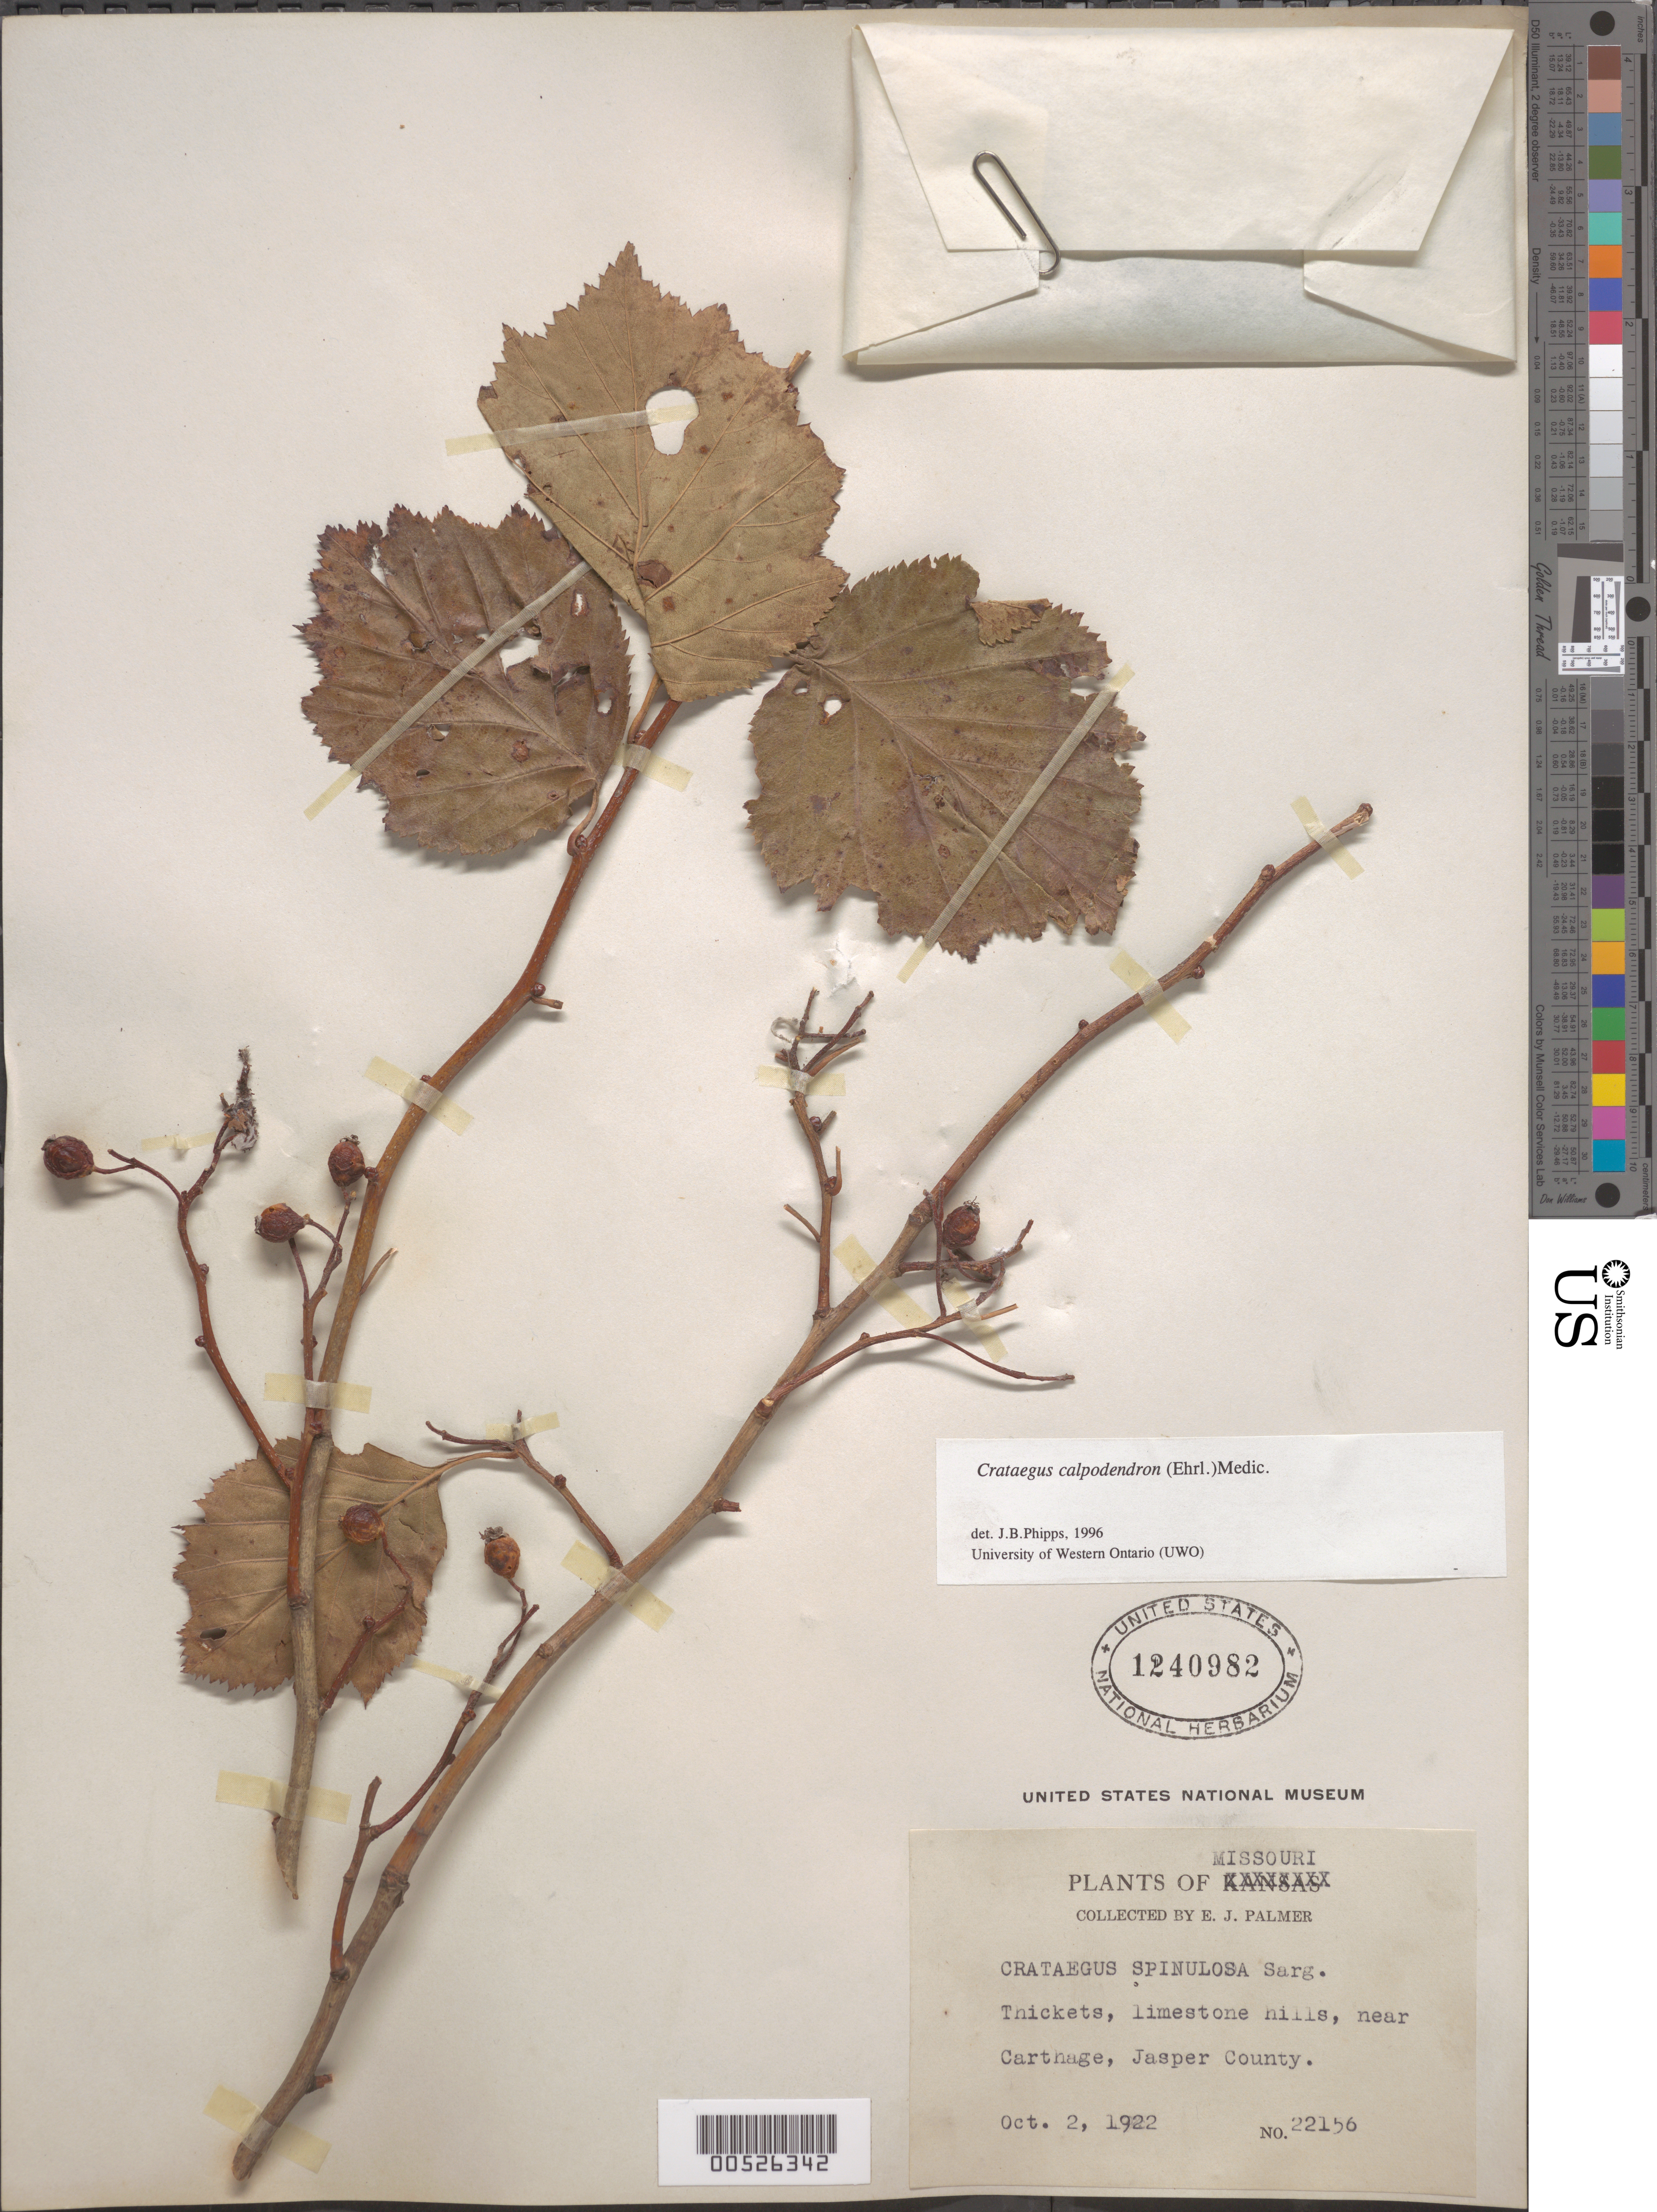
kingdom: Plantae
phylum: Tracheophyta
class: Magnoliopsida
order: Rosales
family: Rosaceae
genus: Crataegus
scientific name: Crataegus calpodendron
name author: (Ehrh.) Medik.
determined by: Phipps, James B., (UWO), University of Western Ontario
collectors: E. J. Palmer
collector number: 22156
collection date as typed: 02 Oct 1922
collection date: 1922-10-02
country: United States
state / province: Missouri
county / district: Jasper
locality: Near Carthage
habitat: Thickets, limestone hills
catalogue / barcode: US 1240982